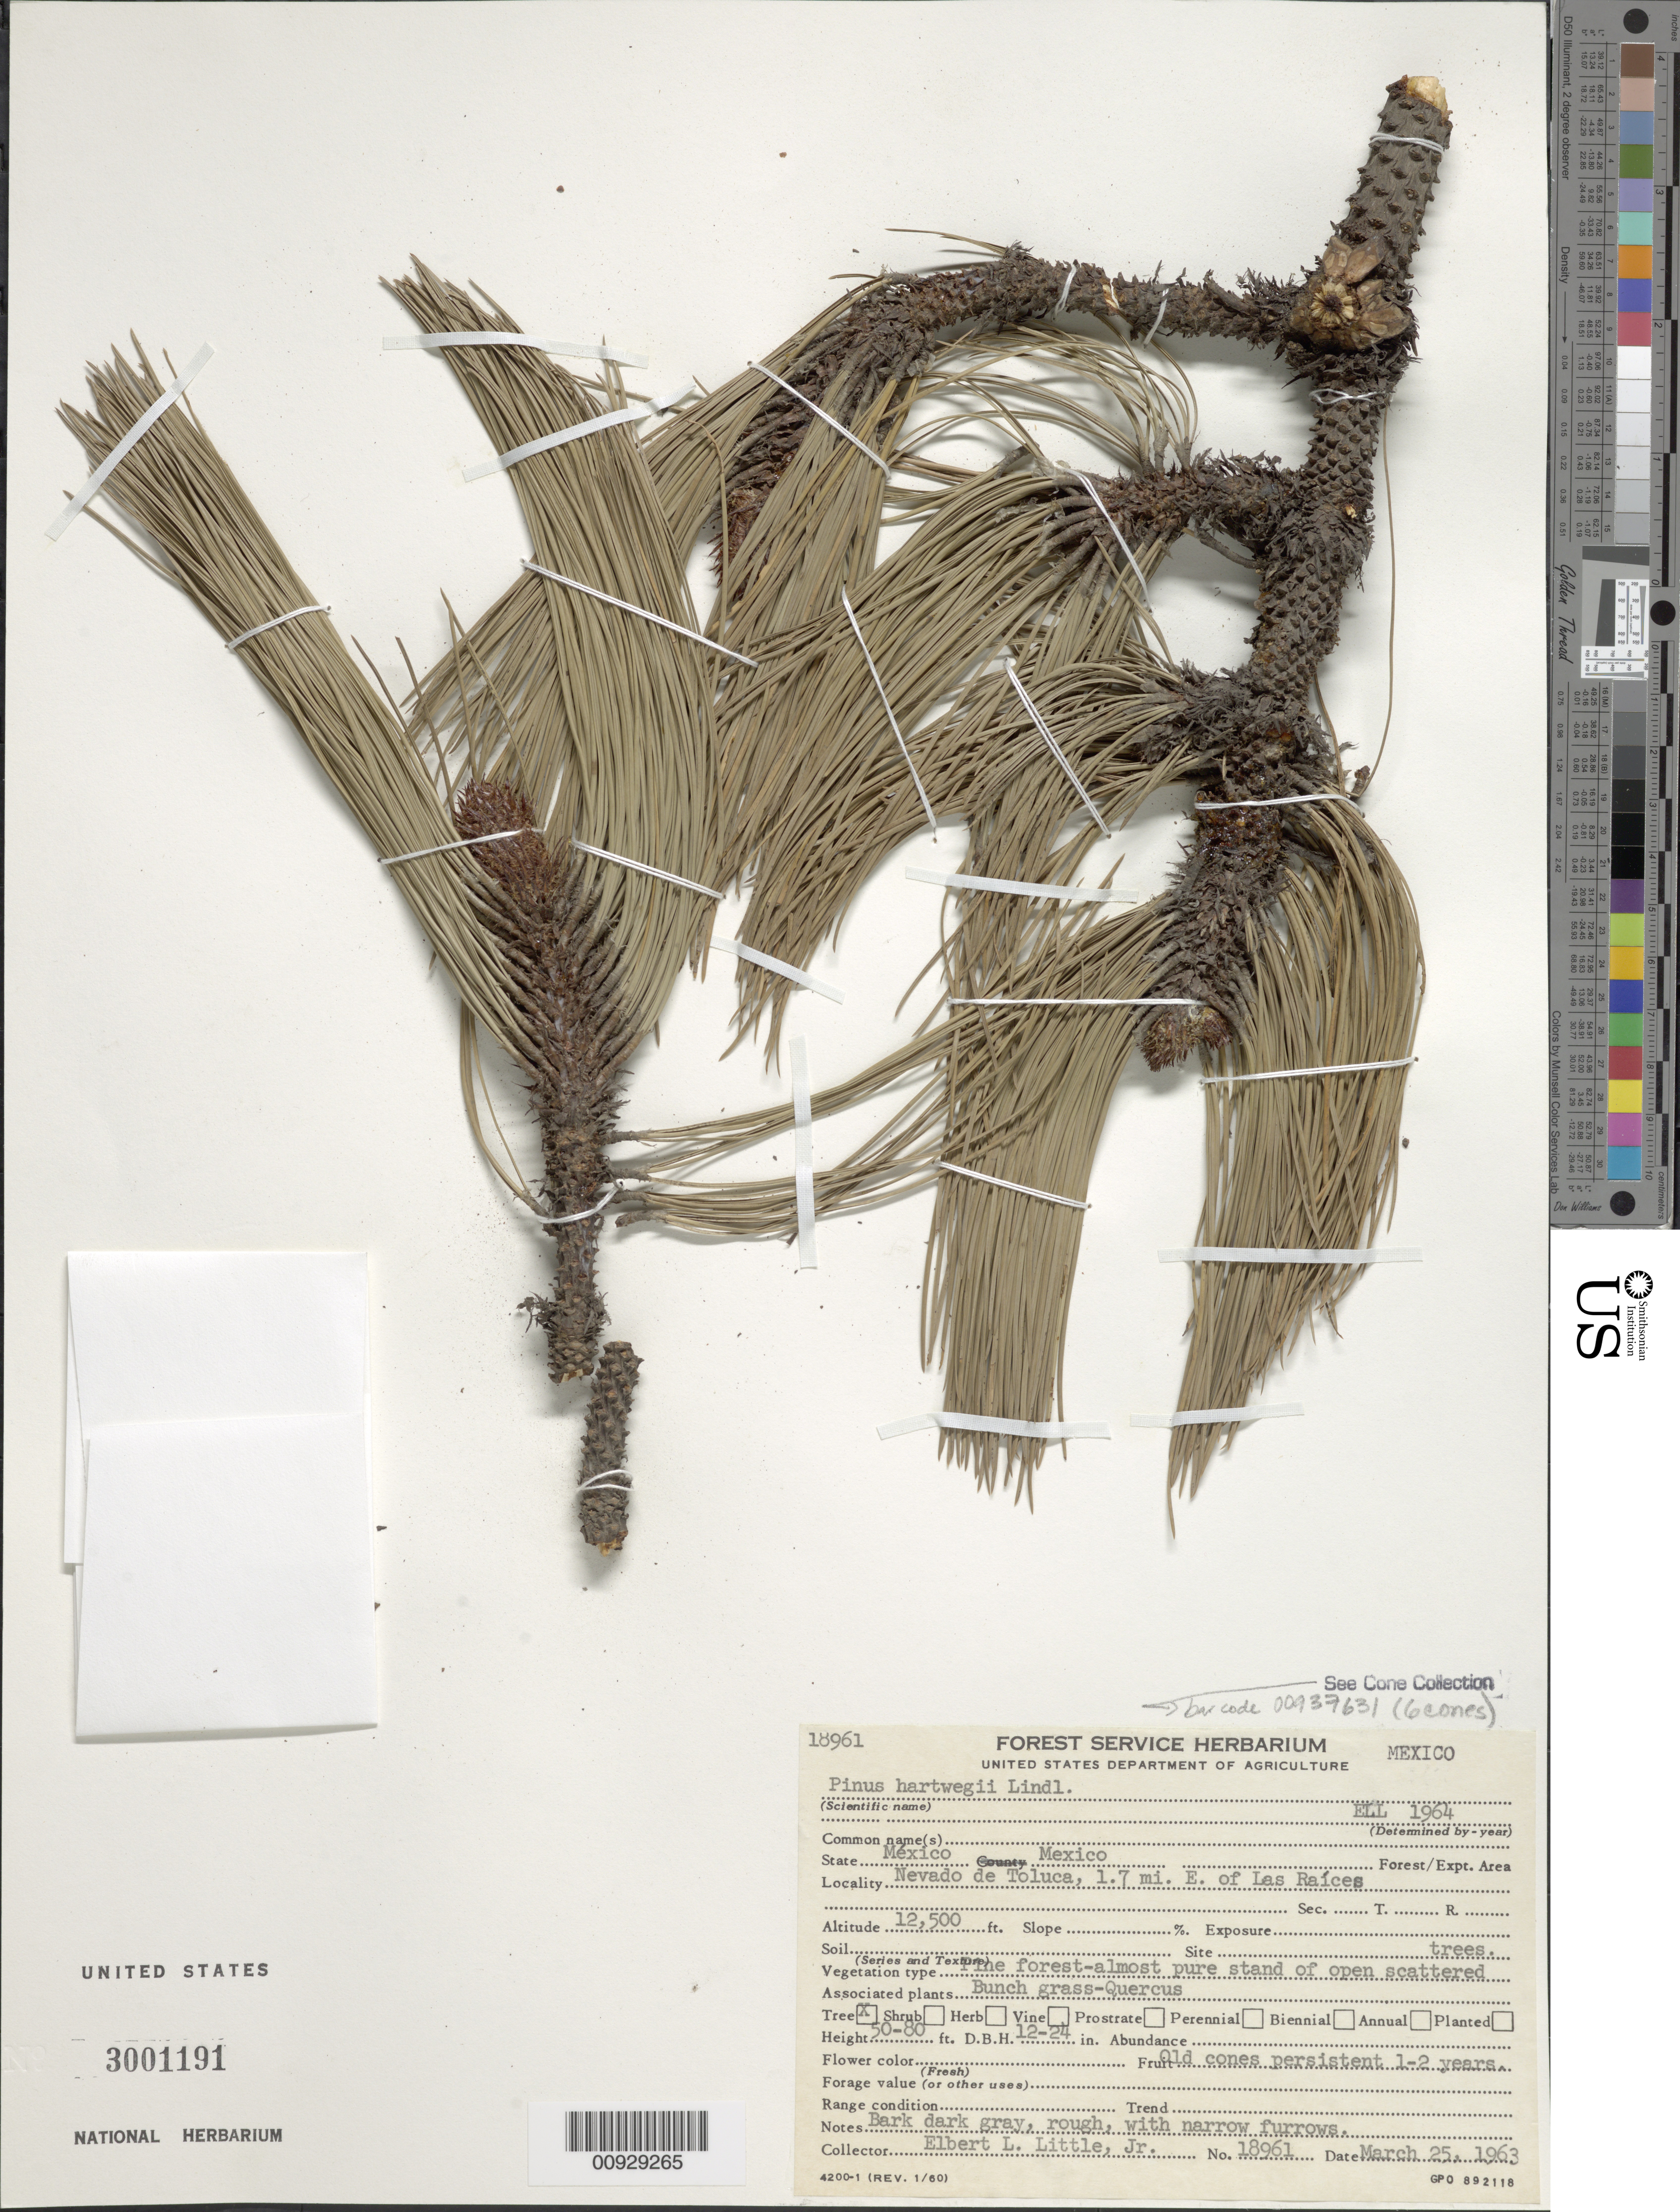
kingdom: Plantae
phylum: Tracheophyta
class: Pinopsida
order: Pinales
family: Pinaceae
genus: Pinus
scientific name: Pinus hartwegii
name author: Lindl.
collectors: E. L. Little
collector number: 18961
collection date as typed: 25 Mar 1963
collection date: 1963-03-25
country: Mexico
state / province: México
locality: Nevado de Toluca, 1.7 mi. E of Las Raíces.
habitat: Pine forest - almost pure stand of open scattered trees. Associated plants Bunch grass- Quercus.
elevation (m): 3810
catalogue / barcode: US 3001191